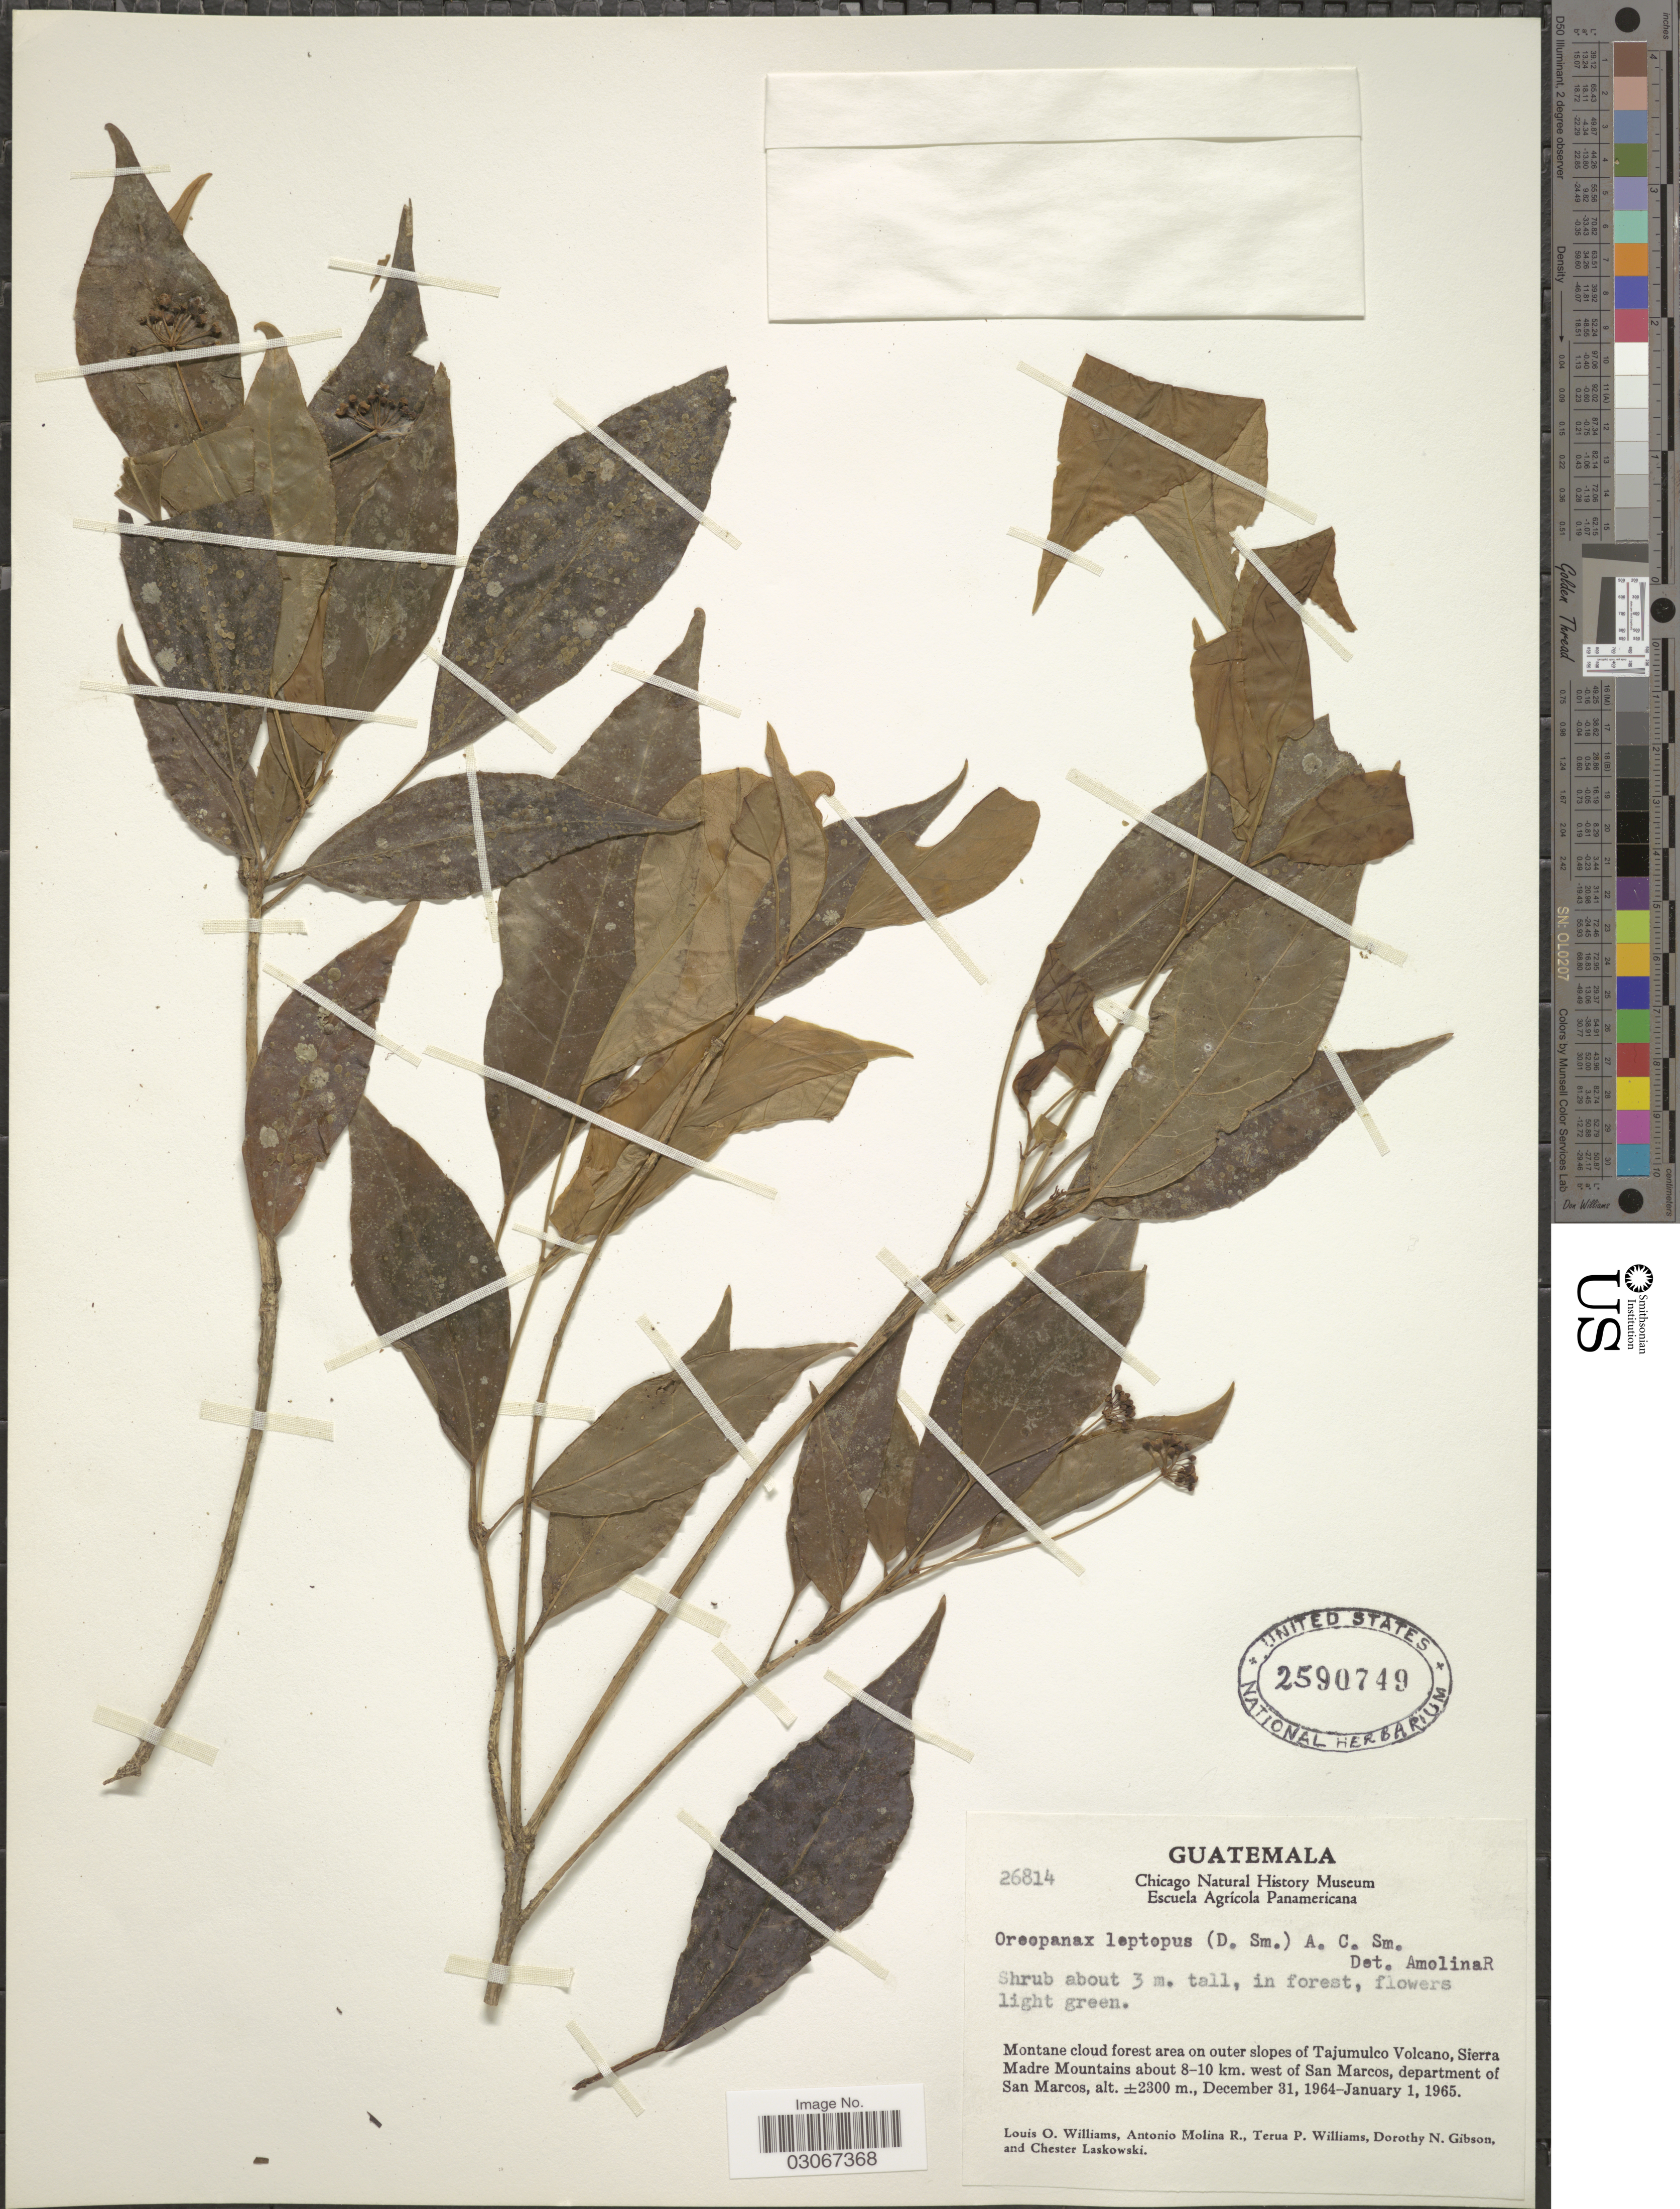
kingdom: Plantae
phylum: Tracheophyta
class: Magnoliopsida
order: Apiales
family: Araliaceae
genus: Dendropanax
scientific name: Dendropanax leptopodus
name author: (Donn. Sm.) A.C. Sm.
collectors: L. O. Williams, A. Molina R., T. Williams, D. N. Gibson & C. Laskowski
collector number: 26814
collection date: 1964-12-31/1965-01-01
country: Guatemala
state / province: San Marcos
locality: Montane cloud forest area on outer slopes of Tajumulco Volcano, Sierra Madre Mountains about 8-10 km. west of San Marcos, department of San Marcos.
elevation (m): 2300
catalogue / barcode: US 2590749